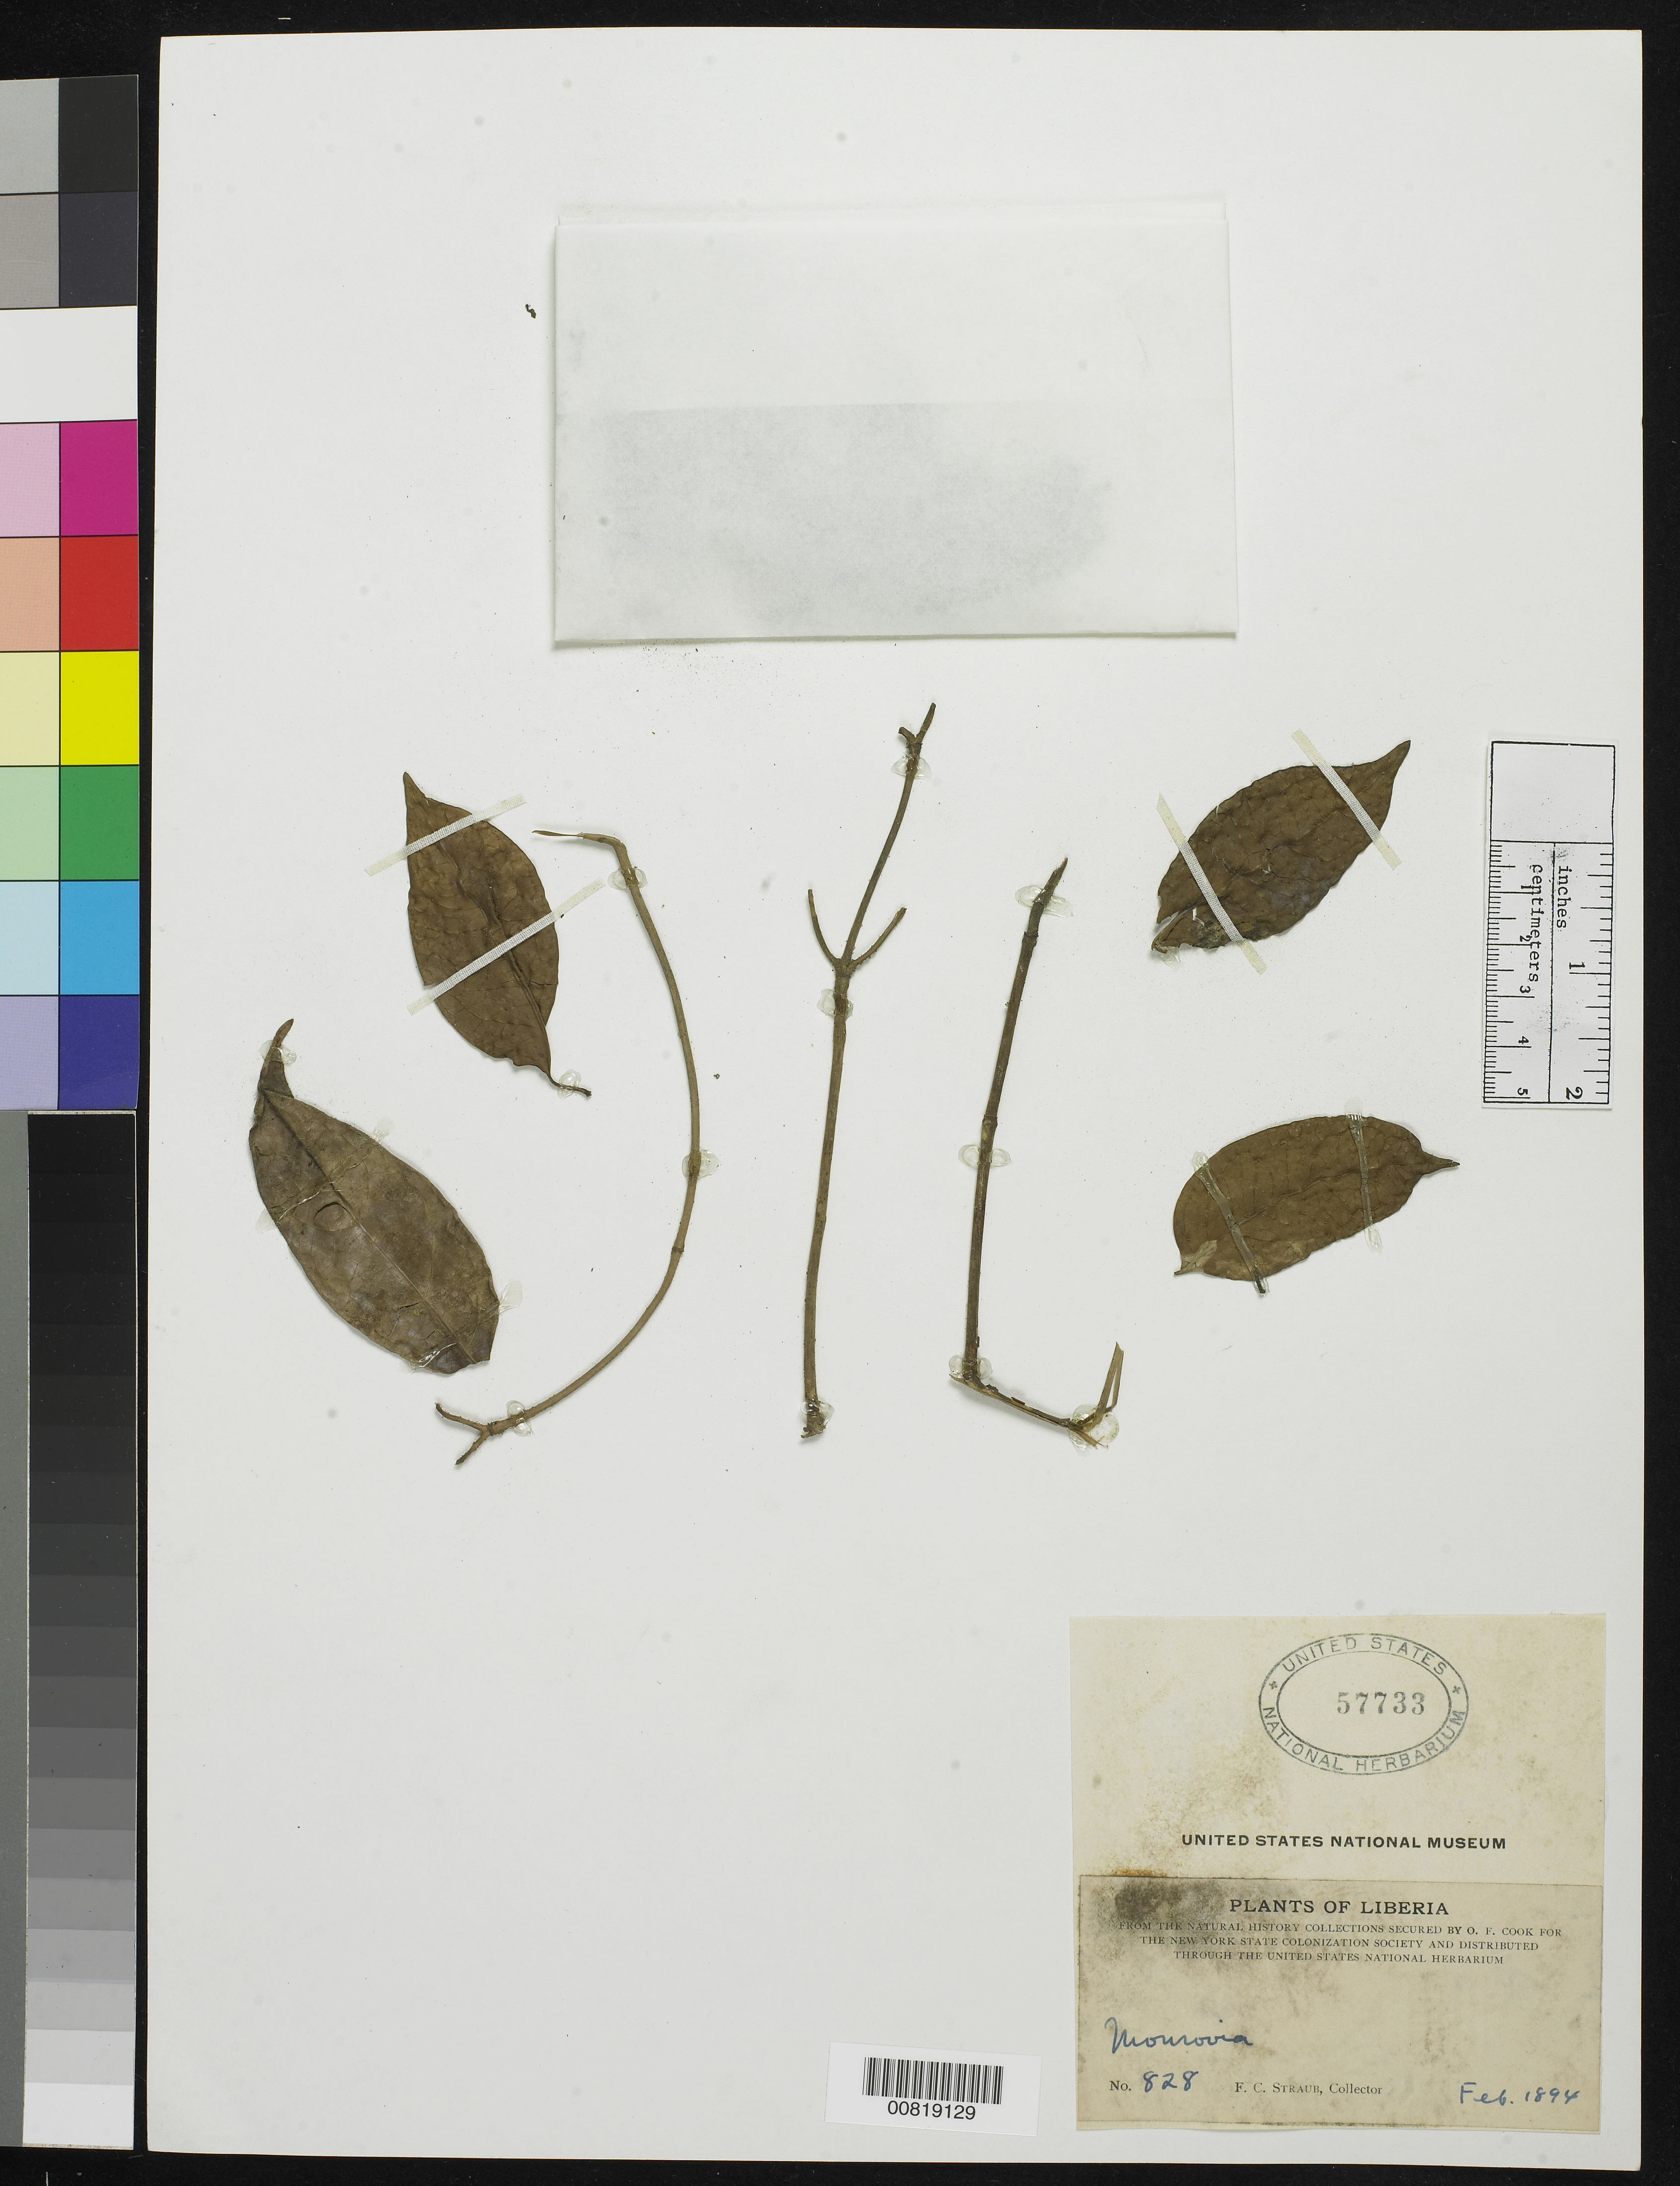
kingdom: Plantae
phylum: Tracheophyta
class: Magnoliopsida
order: Lamiales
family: Acanthaceae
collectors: F. Straub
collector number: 828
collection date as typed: Feb 1894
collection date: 1894-02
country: Liberia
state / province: Montserrado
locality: Monrovia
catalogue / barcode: US 57733